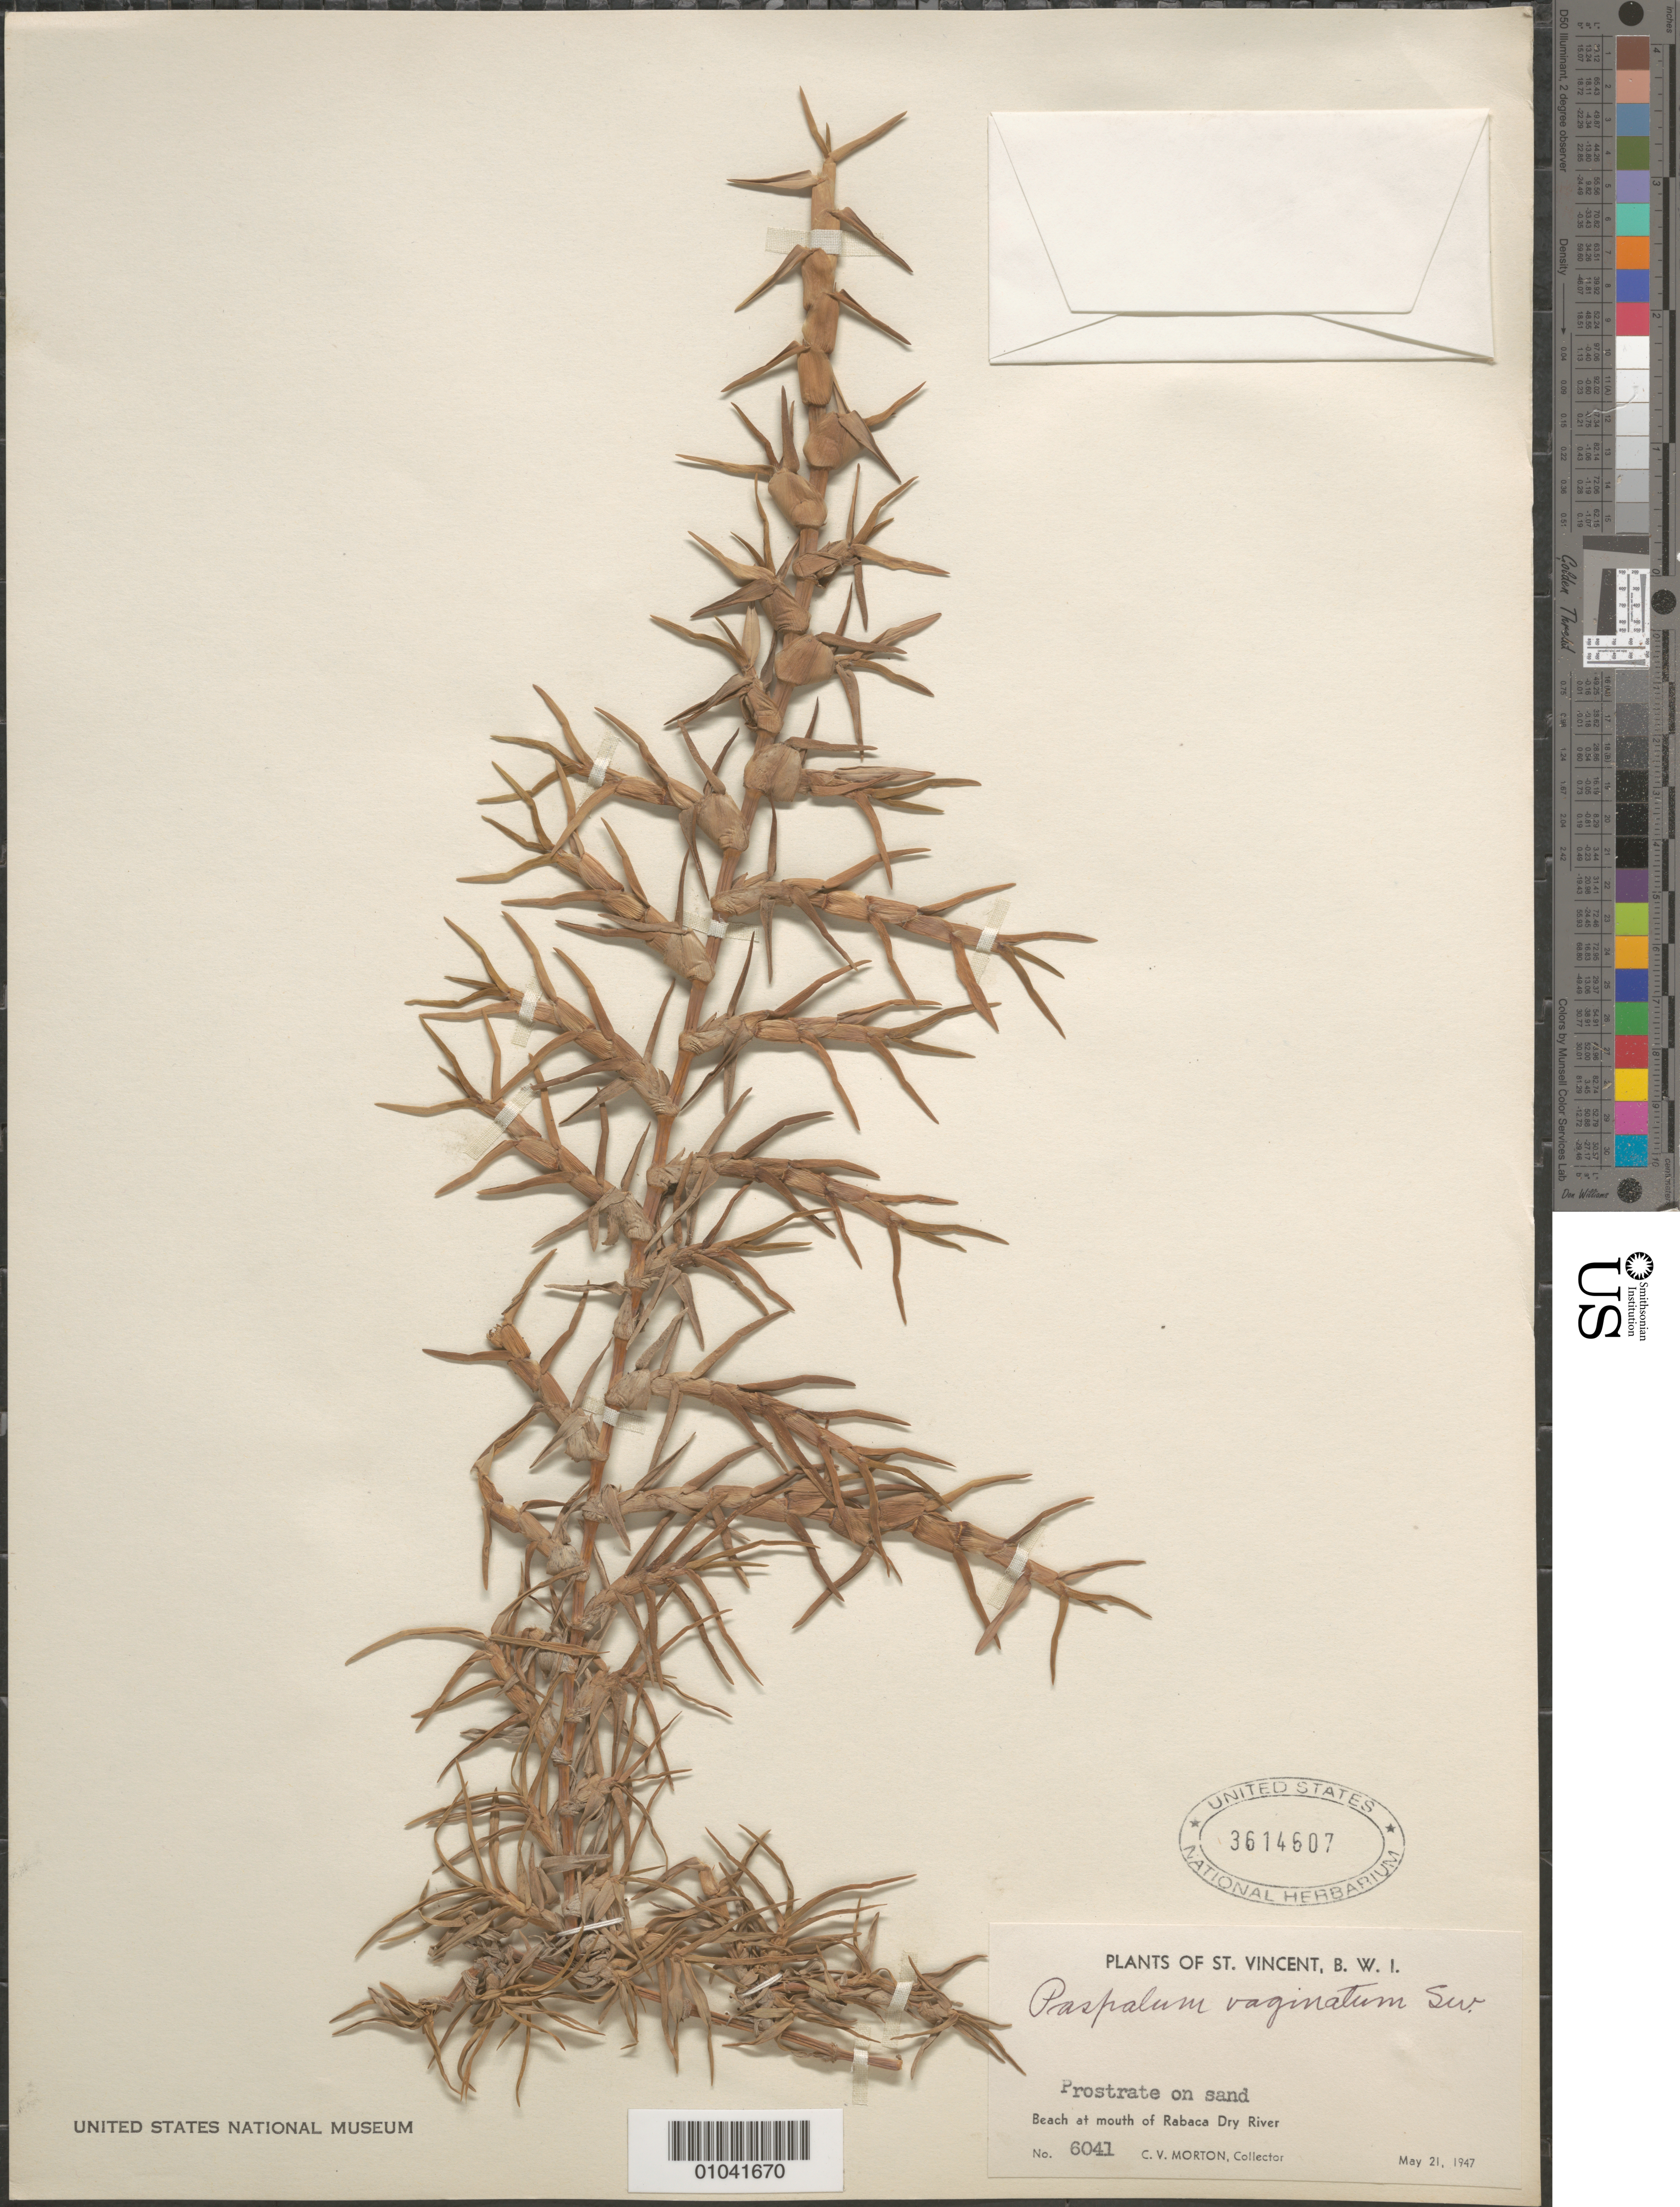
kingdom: Plantae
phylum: Tracheophyta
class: Liliopsida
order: Poales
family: Poaceae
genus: Paspalum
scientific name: Paspalum vaginatum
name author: Sw.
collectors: C. V. Morton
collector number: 6041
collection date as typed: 21 May 1947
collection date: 1947-05-21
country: St. Vincent - Grenadines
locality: Beach at mouth of Rabaca Dry River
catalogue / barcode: US 3614607